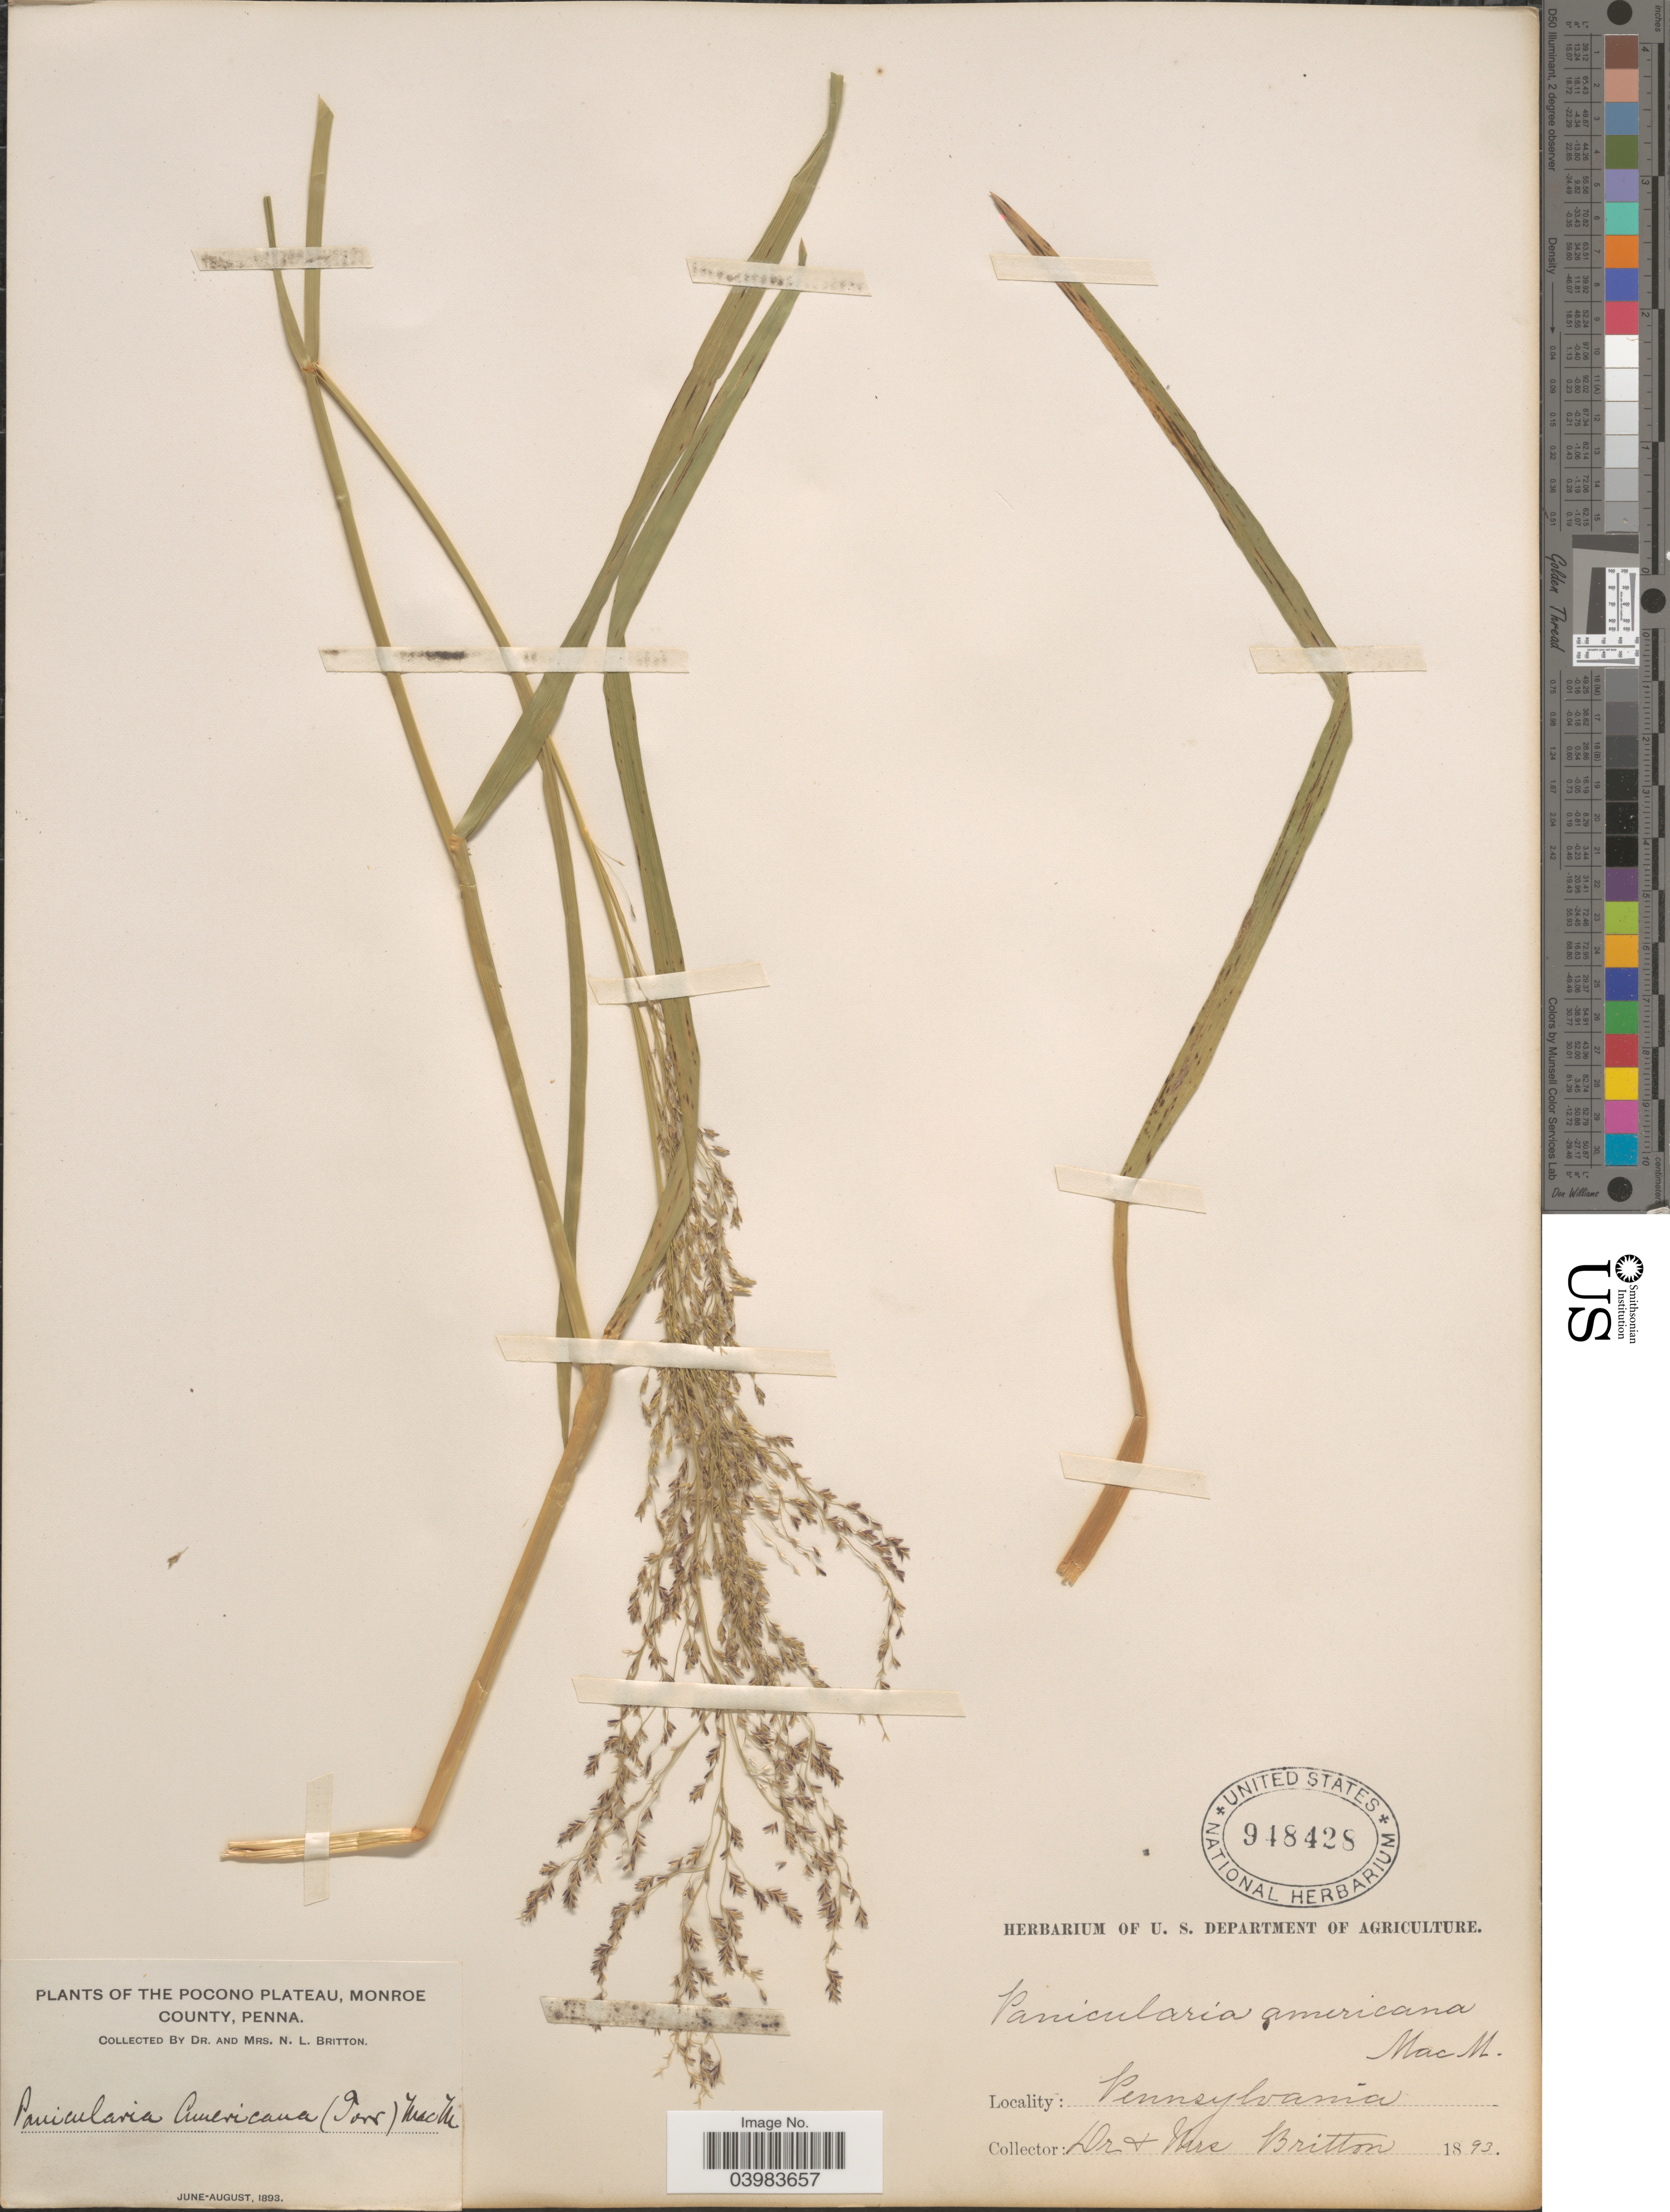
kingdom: Plantae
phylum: Tracheophyta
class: Liliopsida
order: Poales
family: Poaceae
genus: Glyceria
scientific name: Glyceria grandis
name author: S. Watson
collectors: N. Briton & Mrs. N. L. Britton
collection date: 1893-06/1893-08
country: United States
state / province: Pennsylvania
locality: Pocono Plateau, Monroe County.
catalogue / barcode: US 948428